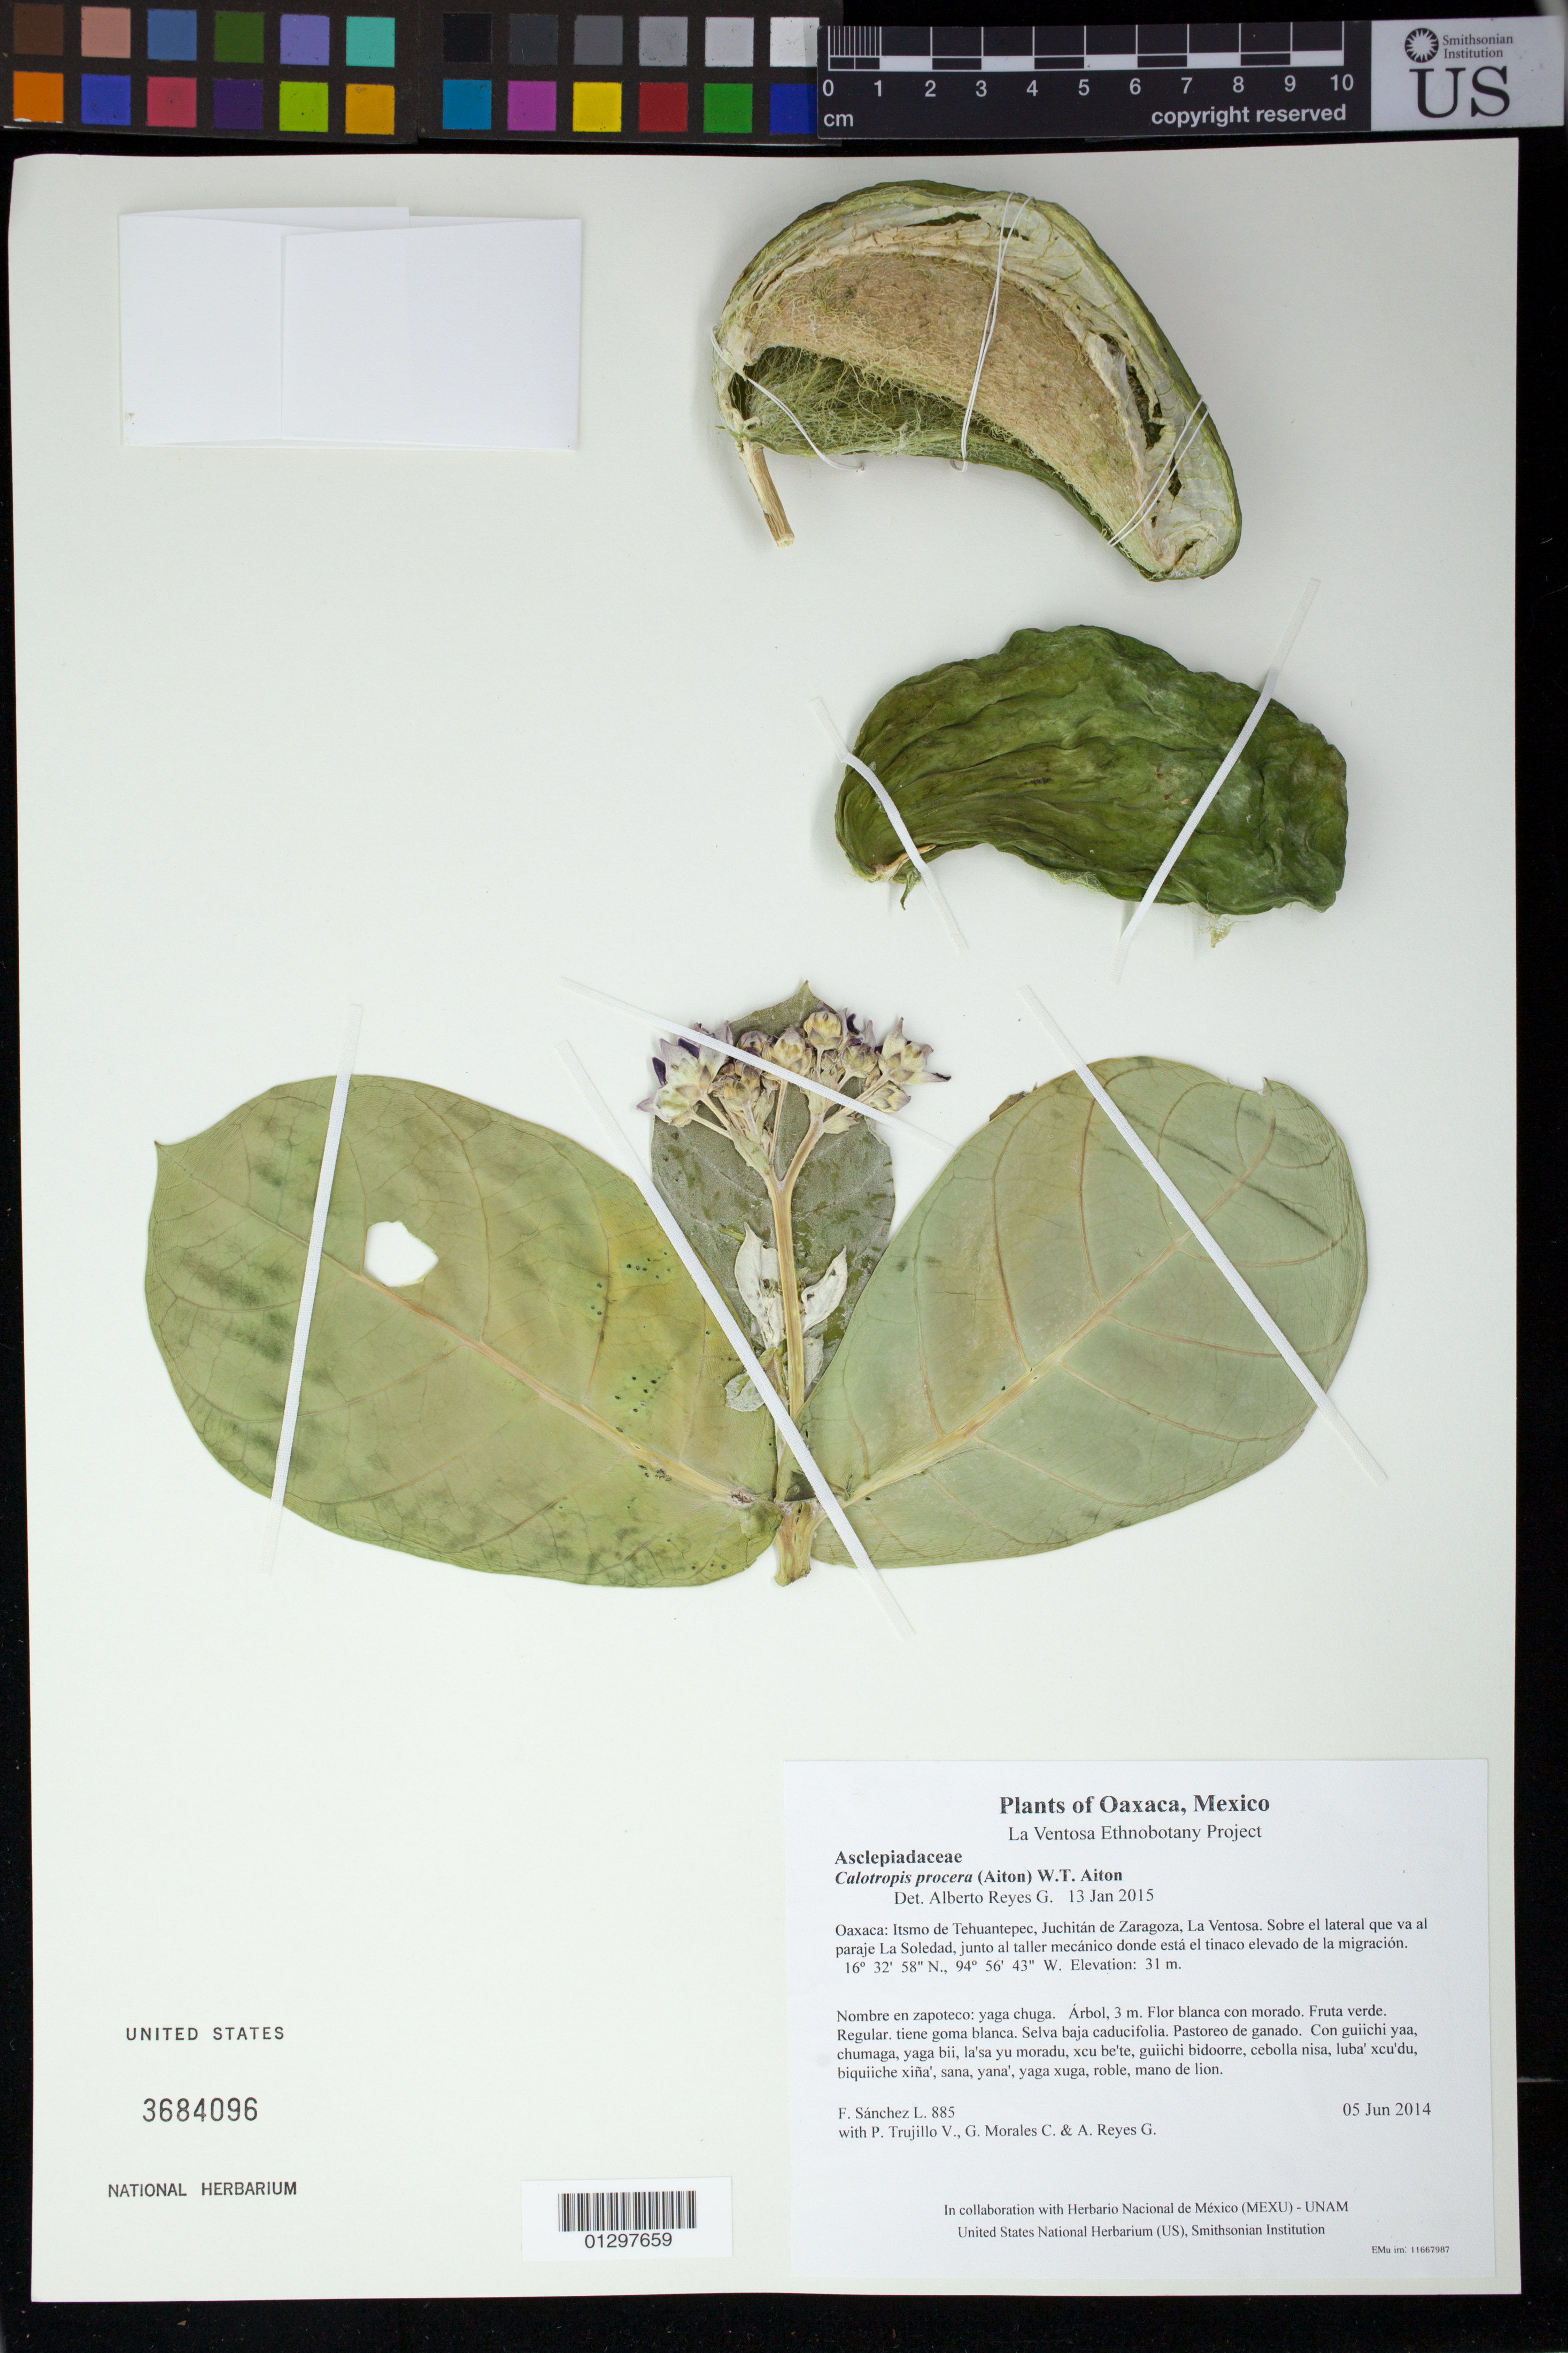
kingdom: Plantae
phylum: Tracheophyta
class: Magnoliopsida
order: Gentianales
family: Apocynaceae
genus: Calotropis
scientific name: Calotropis procera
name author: (Aiton) W.T. Aiton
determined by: Reyes García, A.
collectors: F. Sánchez L., P. Trujillo V., G. Morales C. & A. Reyes G.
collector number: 885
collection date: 2014-06-05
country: Mexico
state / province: Oaxaca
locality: Itsmo de Tehuantepec, Juchitán de Zaragoza, La Ventosa. Sobre el lateral que va al paraje La Soledad, junto al taller mecánico donde está el tinaco elevado de la migración.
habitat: Selva baja caducifolia. Pastoreo de ganado.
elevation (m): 31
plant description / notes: MEXU, US; Yaga. 3 m. Guie' naquichi' ne nagu. Cuaananaxhi naga'. Nuu.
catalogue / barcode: US 3684096